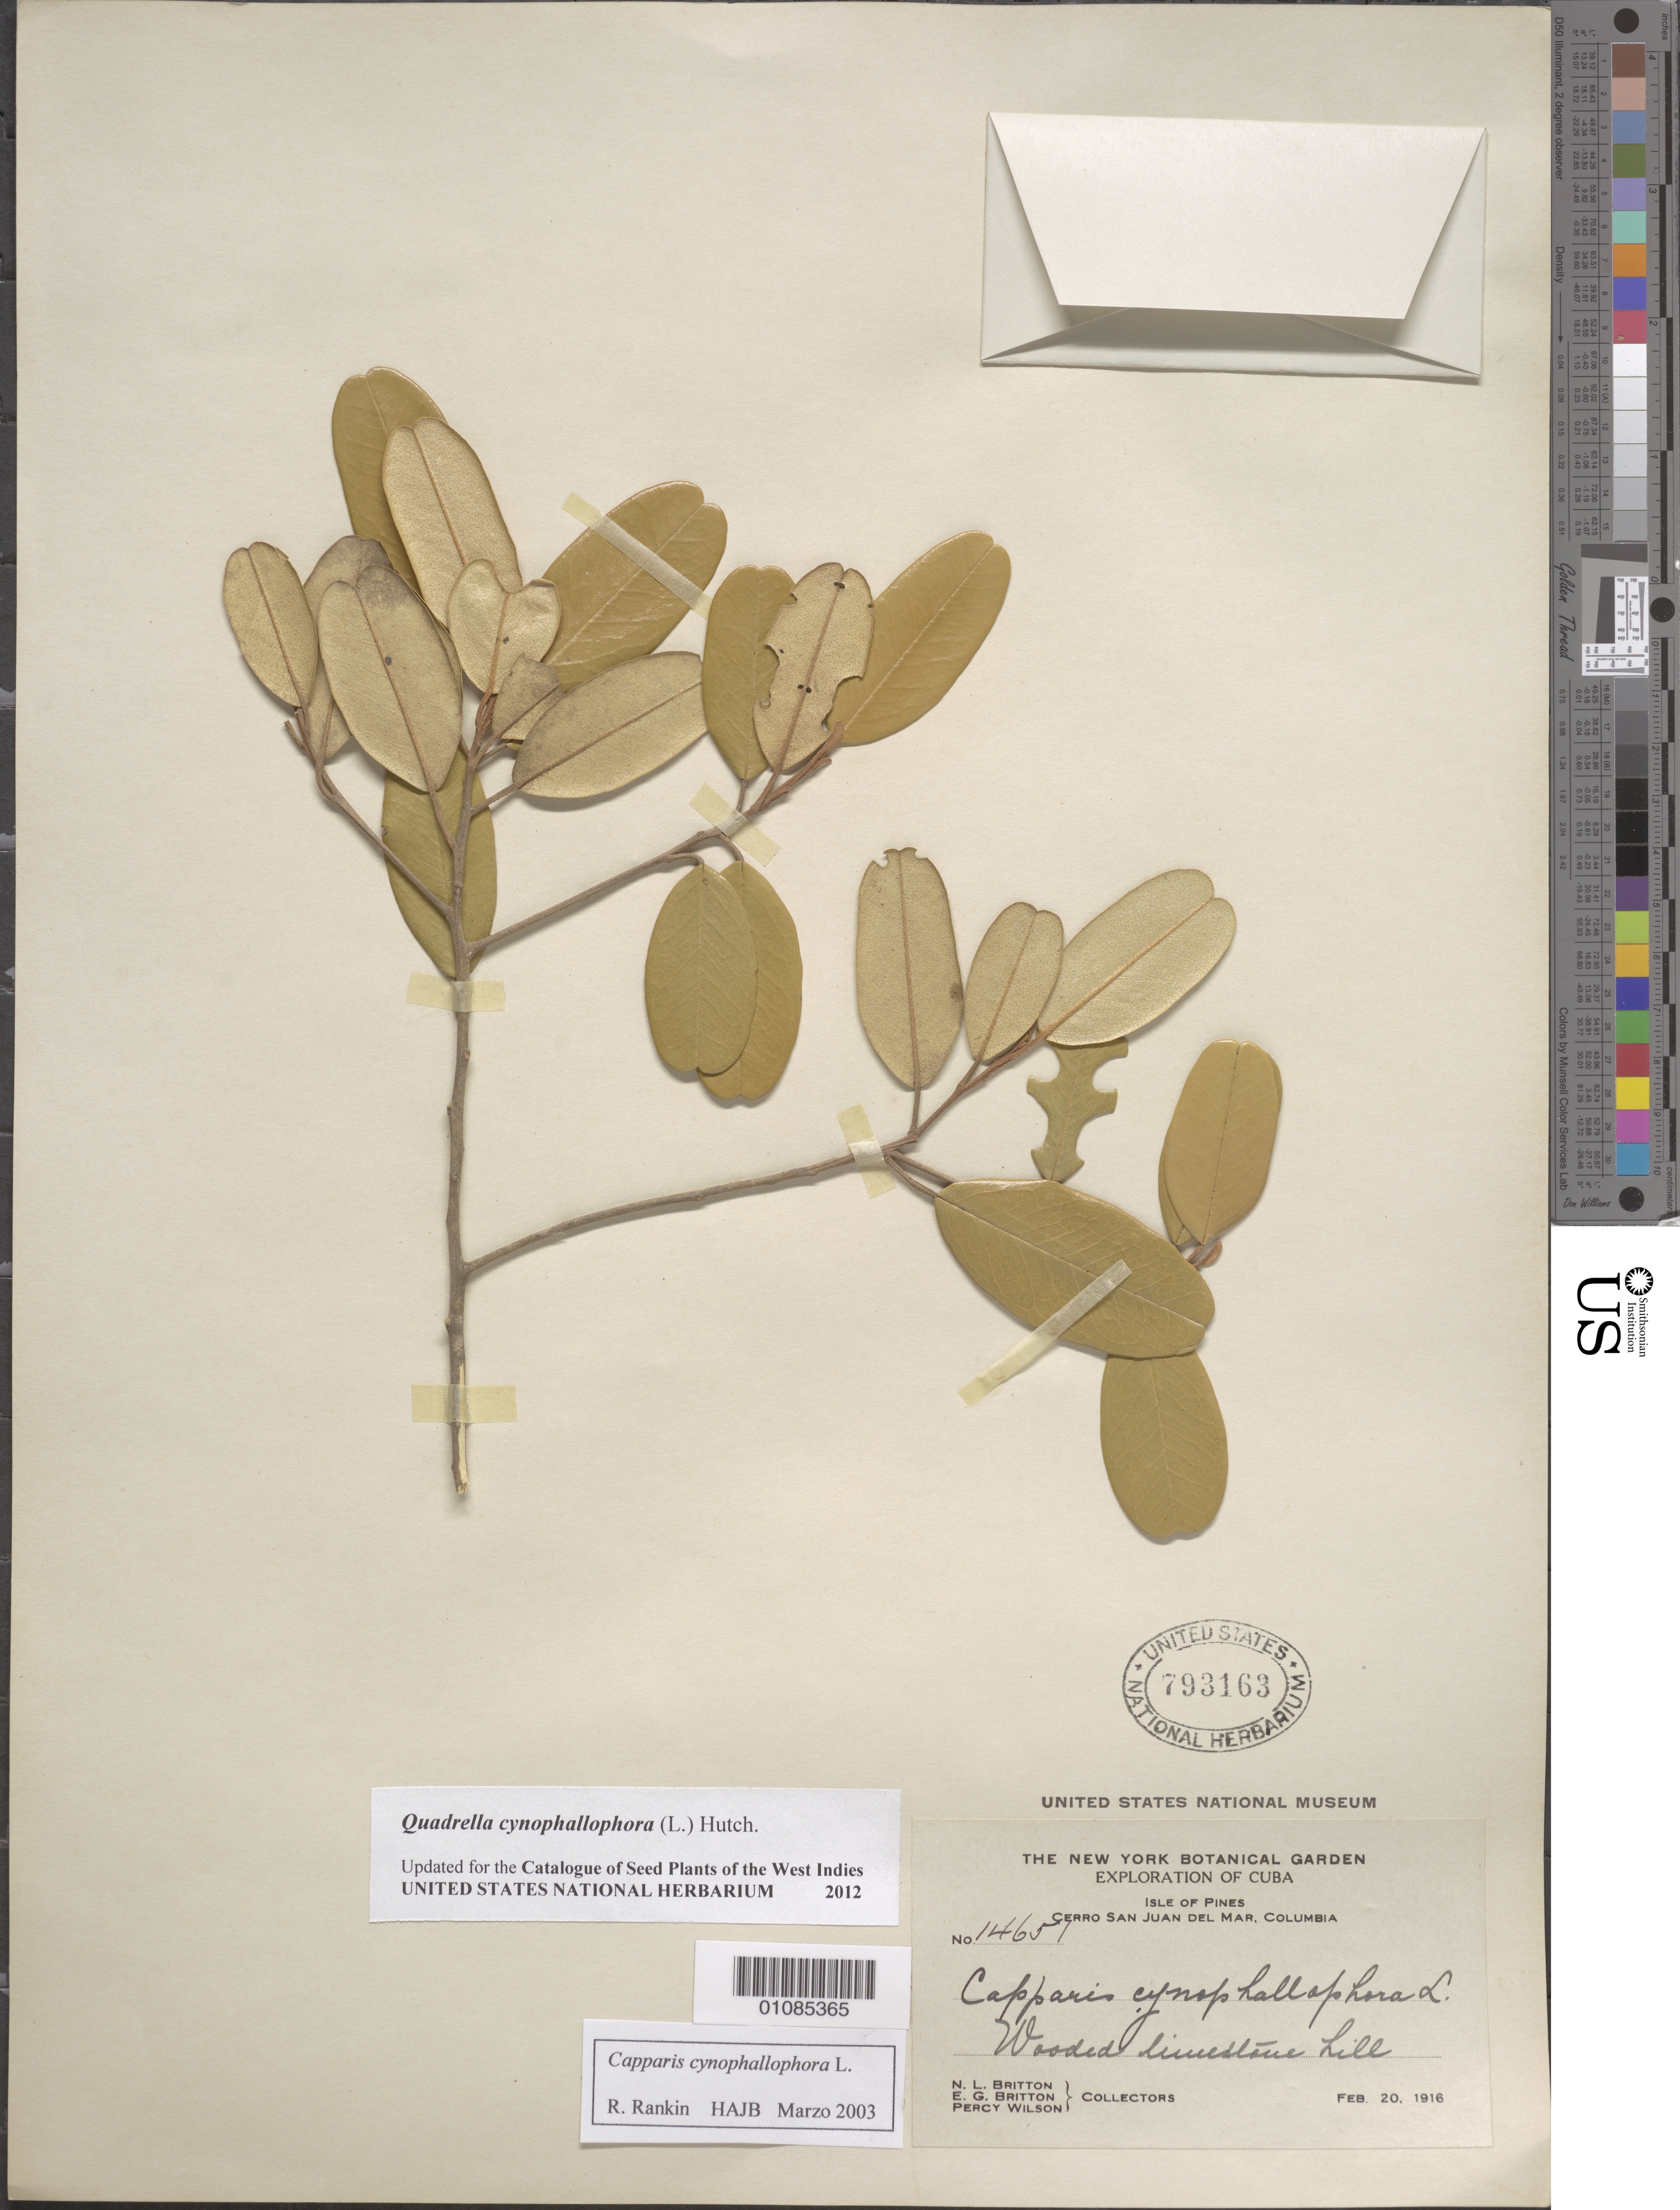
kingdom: Plantae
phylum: Tracheophyta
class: Magnoliopsida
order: Brassicales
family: Capparaceae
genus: Quadrella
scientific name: Quadrella cynophallophora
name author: (L.) Hutch.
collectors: N. Britton, E. G. Britton & P. Wilson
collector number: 14651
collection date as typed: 20 Feb 1916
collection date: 1916-02-20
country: Cuba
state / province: Isla de La Juventud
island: Isla de la Juventud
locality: Isle of Pines, Cerro San Juan del Mar, Columbia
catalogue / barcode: US 793163